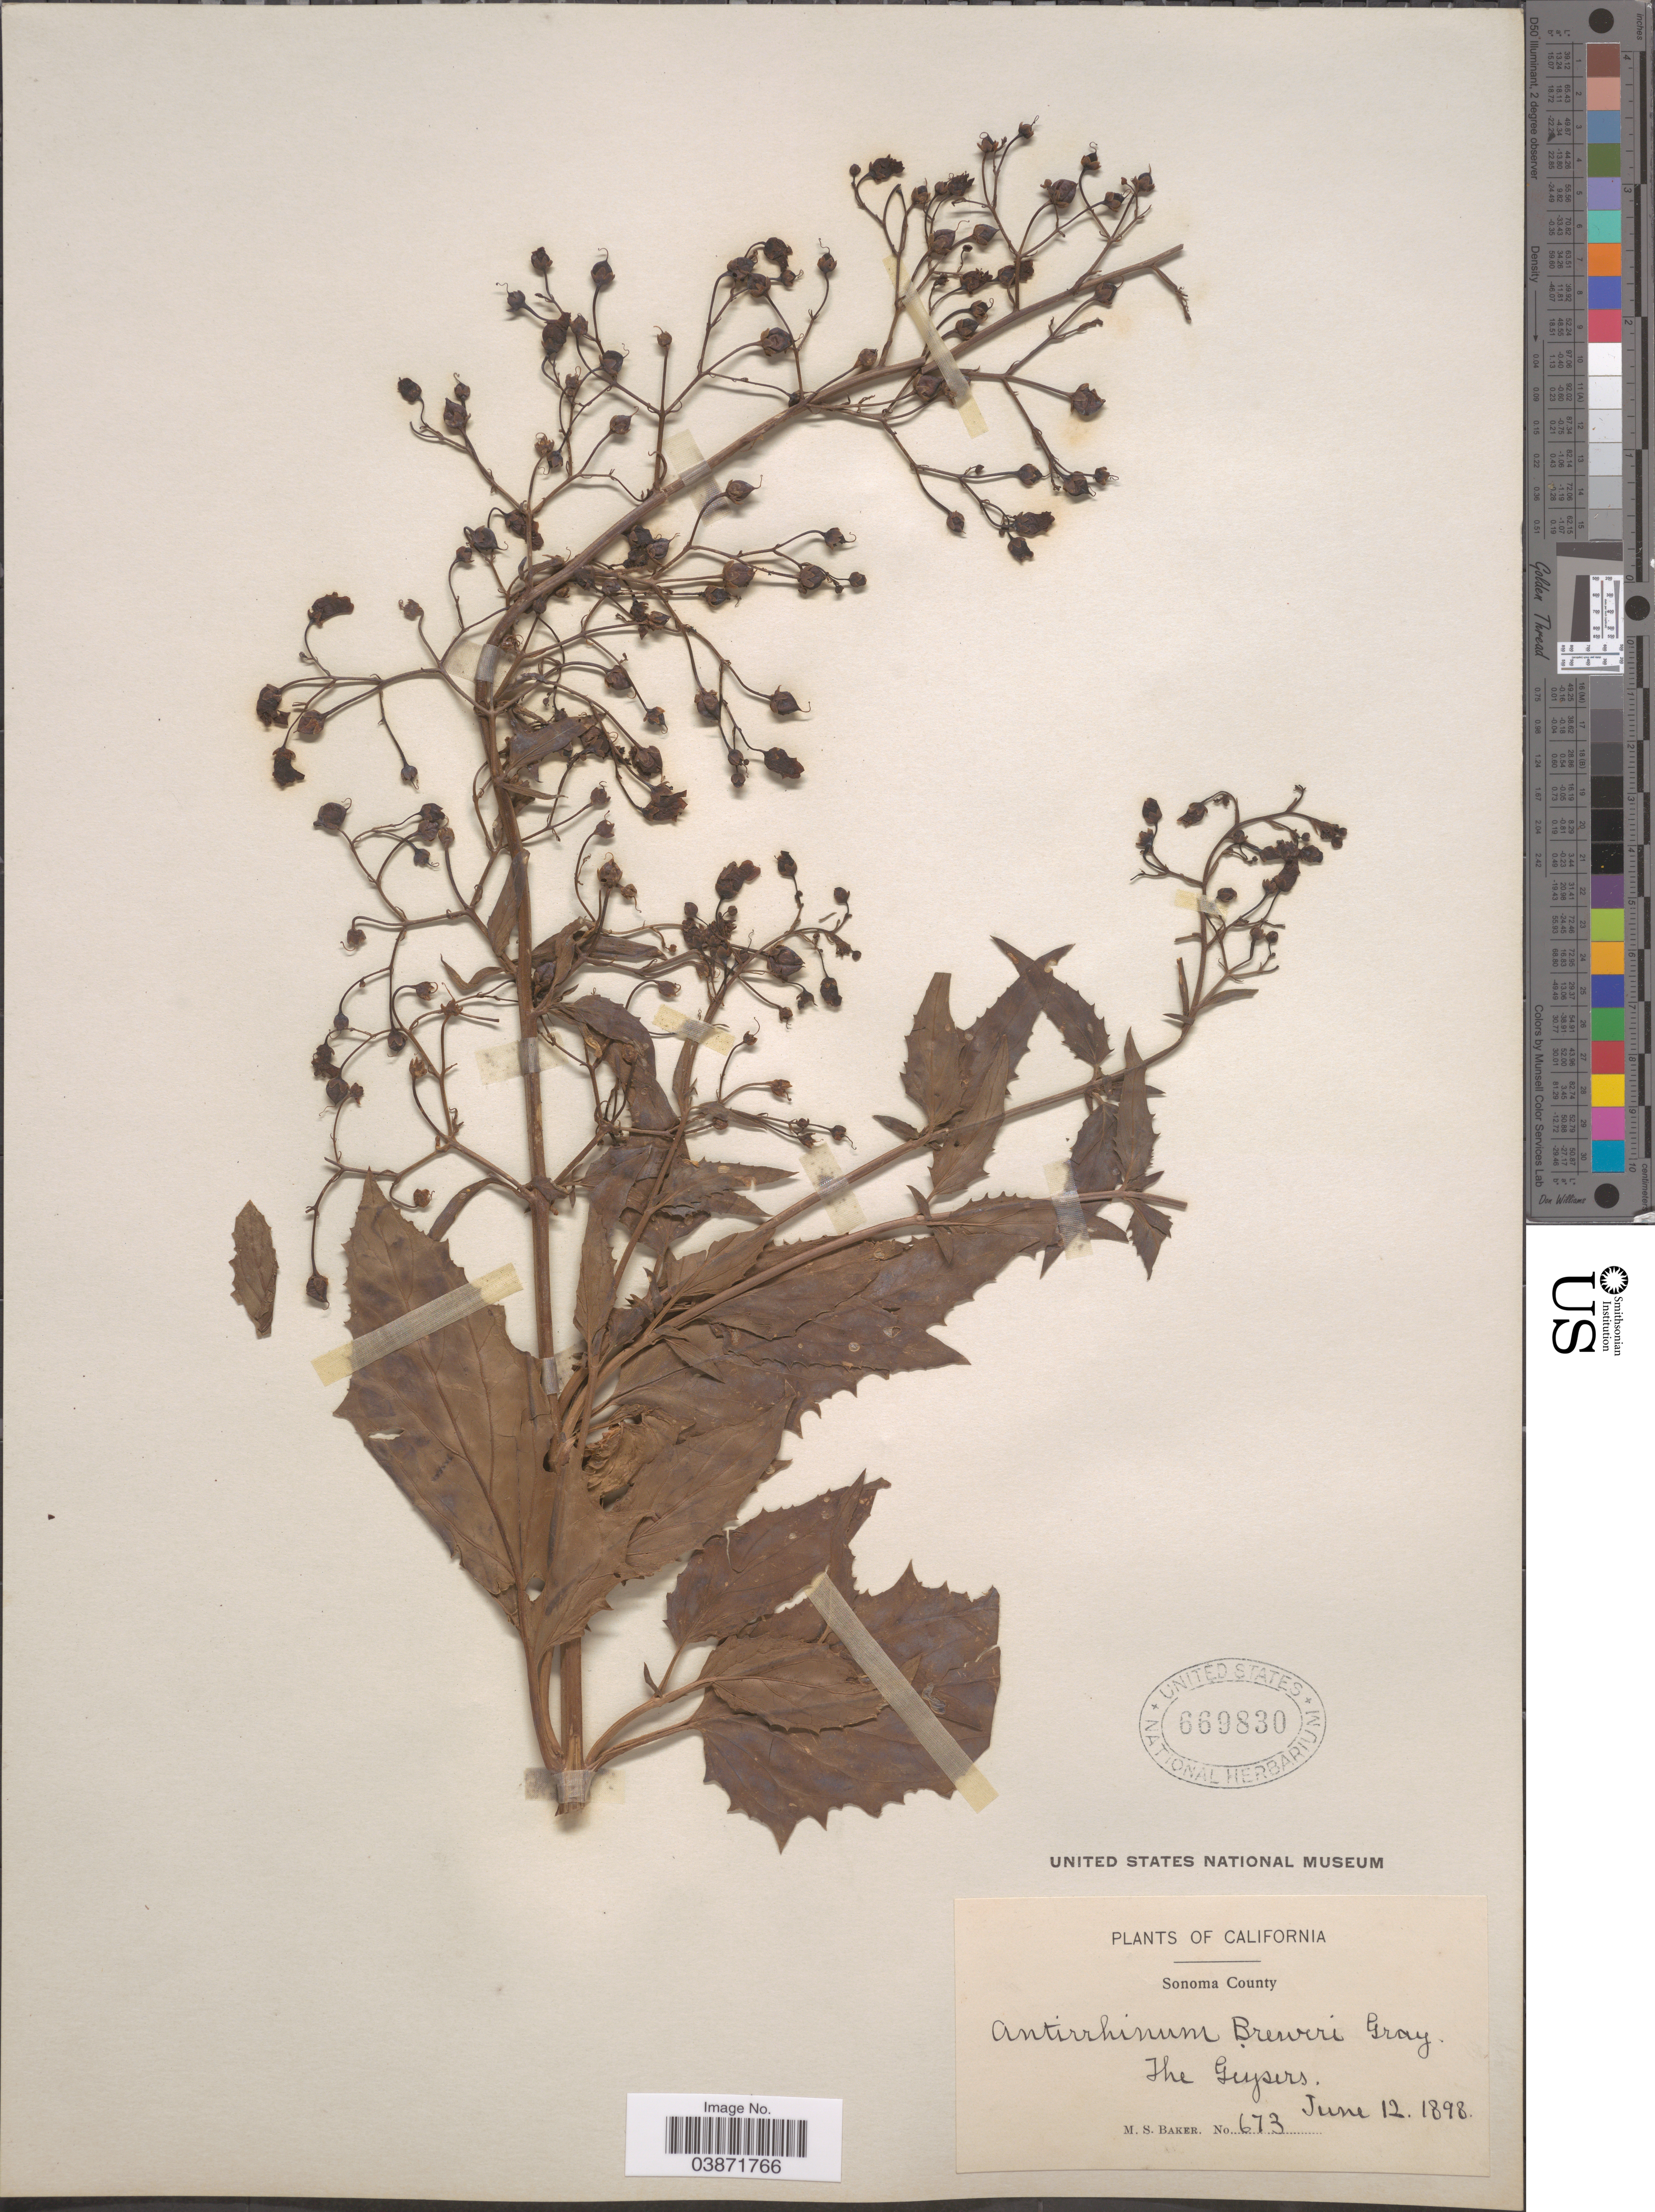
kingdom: Plantae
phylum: Tracheophyta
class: Magnoliopsida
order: Lamiales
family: Scrophulariaceae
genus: Scrophularia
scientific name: Scrophularia californica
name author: Cham. & Schltdl.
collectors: M. S. Baker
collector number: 673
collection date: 1898-06-12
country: United States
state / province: California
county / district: Sonoma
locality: Sonoma County. The Geysers.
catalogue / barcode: US 669830